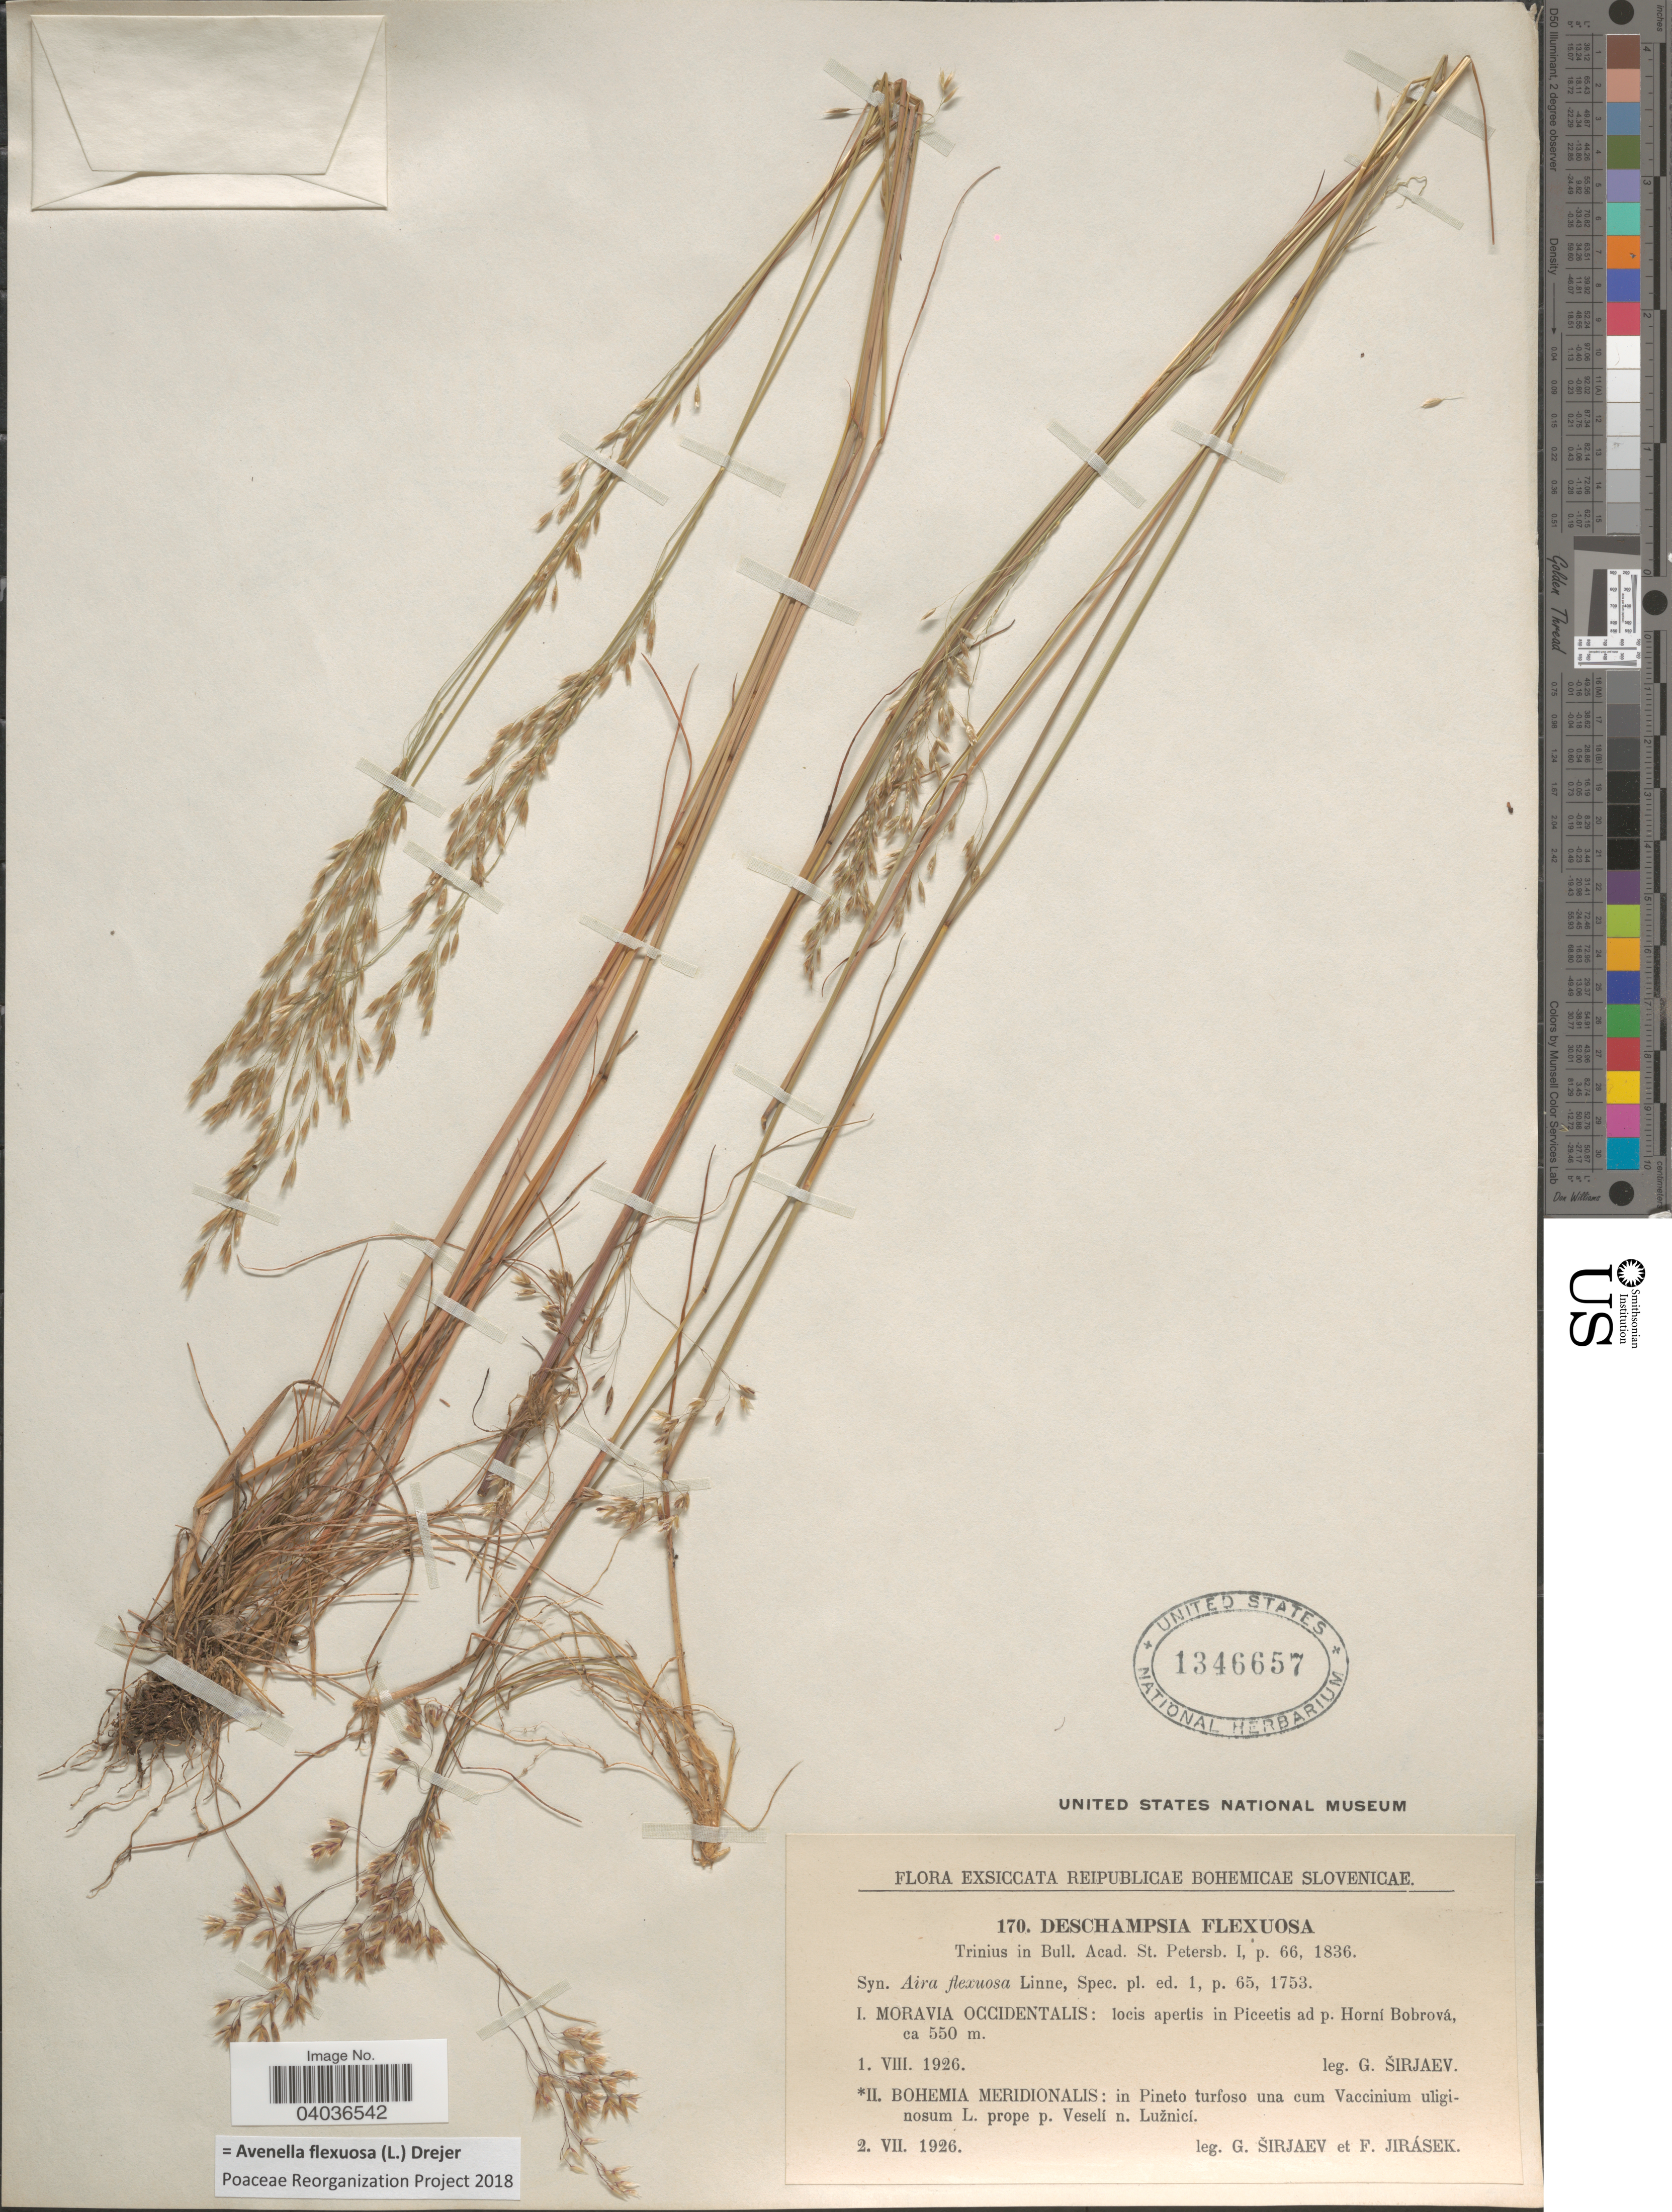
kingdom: Plantae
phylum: Tracheophyta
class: Liliopsida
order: Poales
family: Poaceae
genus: Avenella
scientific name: Avenella flexuosa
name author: (L.) Drejer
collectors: G. Sirjaev & F. Jirasek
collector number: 170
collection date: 1926-07-02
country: Czechia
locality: Reipublicae Bohemicae Slovenicae. Bohemia Meridionalis: in Pineto turfoso una cum Vaccinium uliginosum L. prope p. Veselí n. Lužnici.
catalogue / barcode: US 1346657